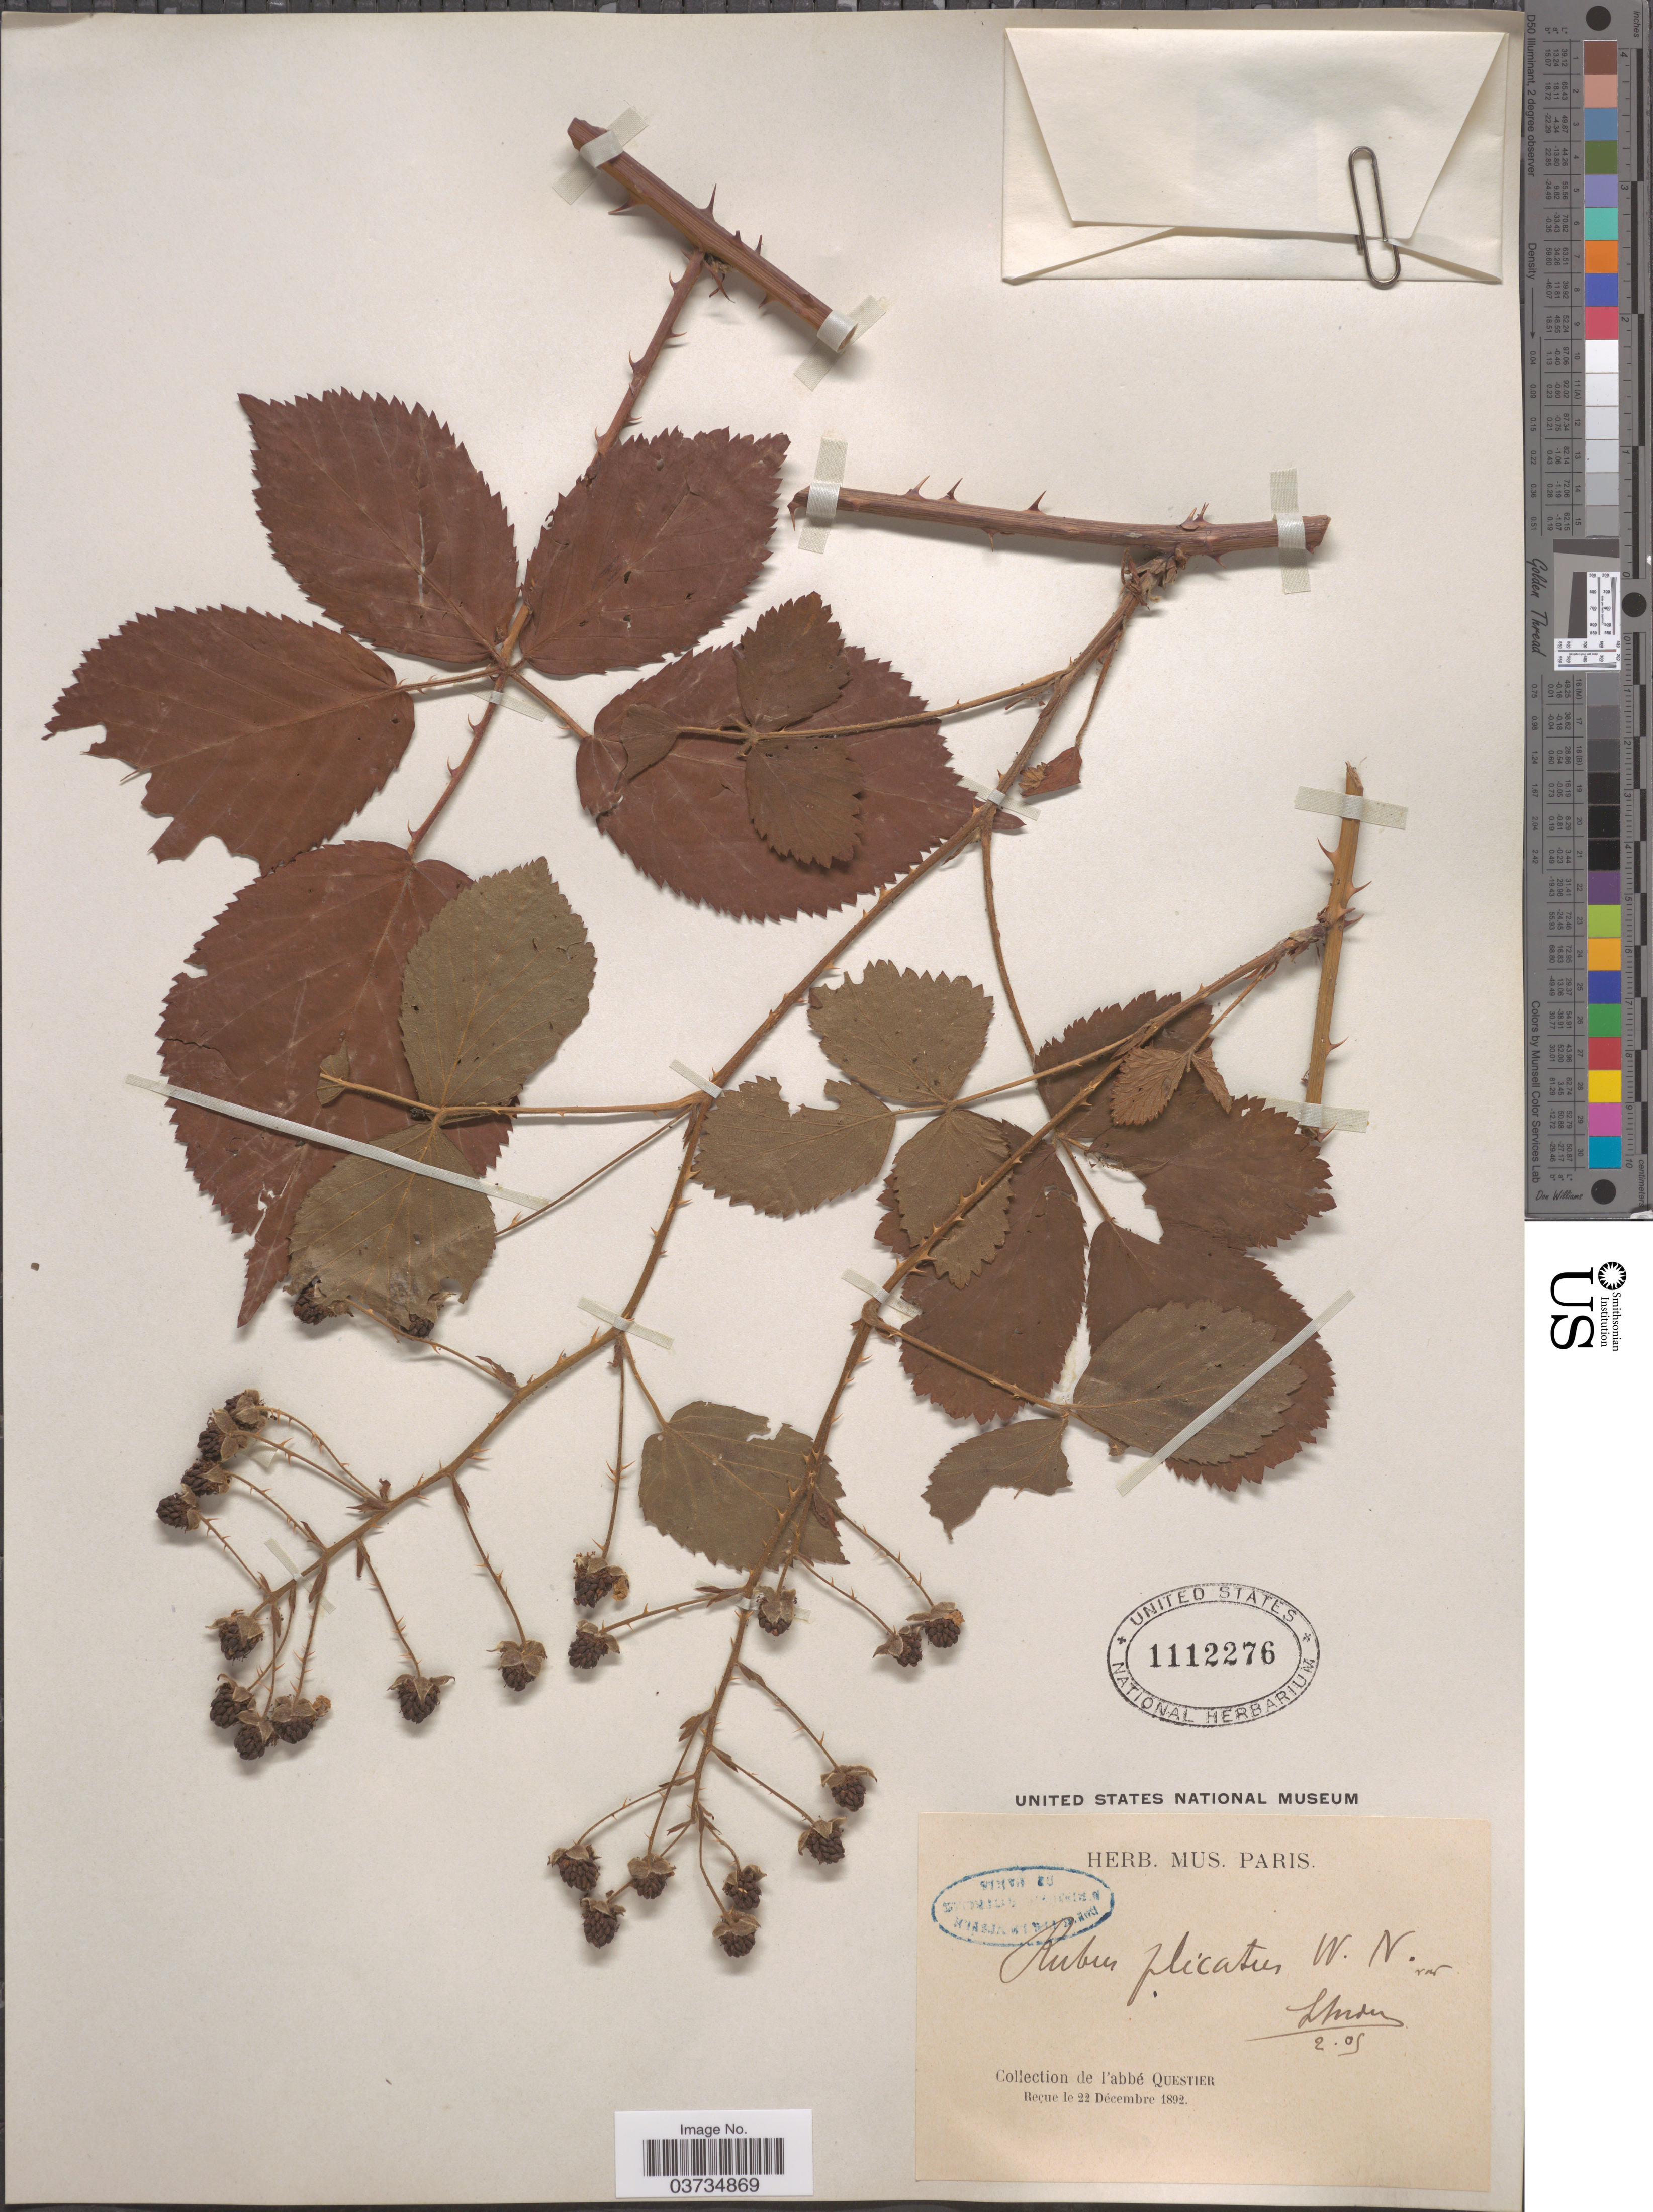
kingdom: Plantae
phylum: Tracheophyta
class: Magnoliopsida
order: Rosales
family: Rosaceae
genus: Rubus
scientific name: Rubus plicatus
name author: Weihe & Nees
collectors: A. Questier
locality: [illegible text].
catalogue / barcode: US 1112276